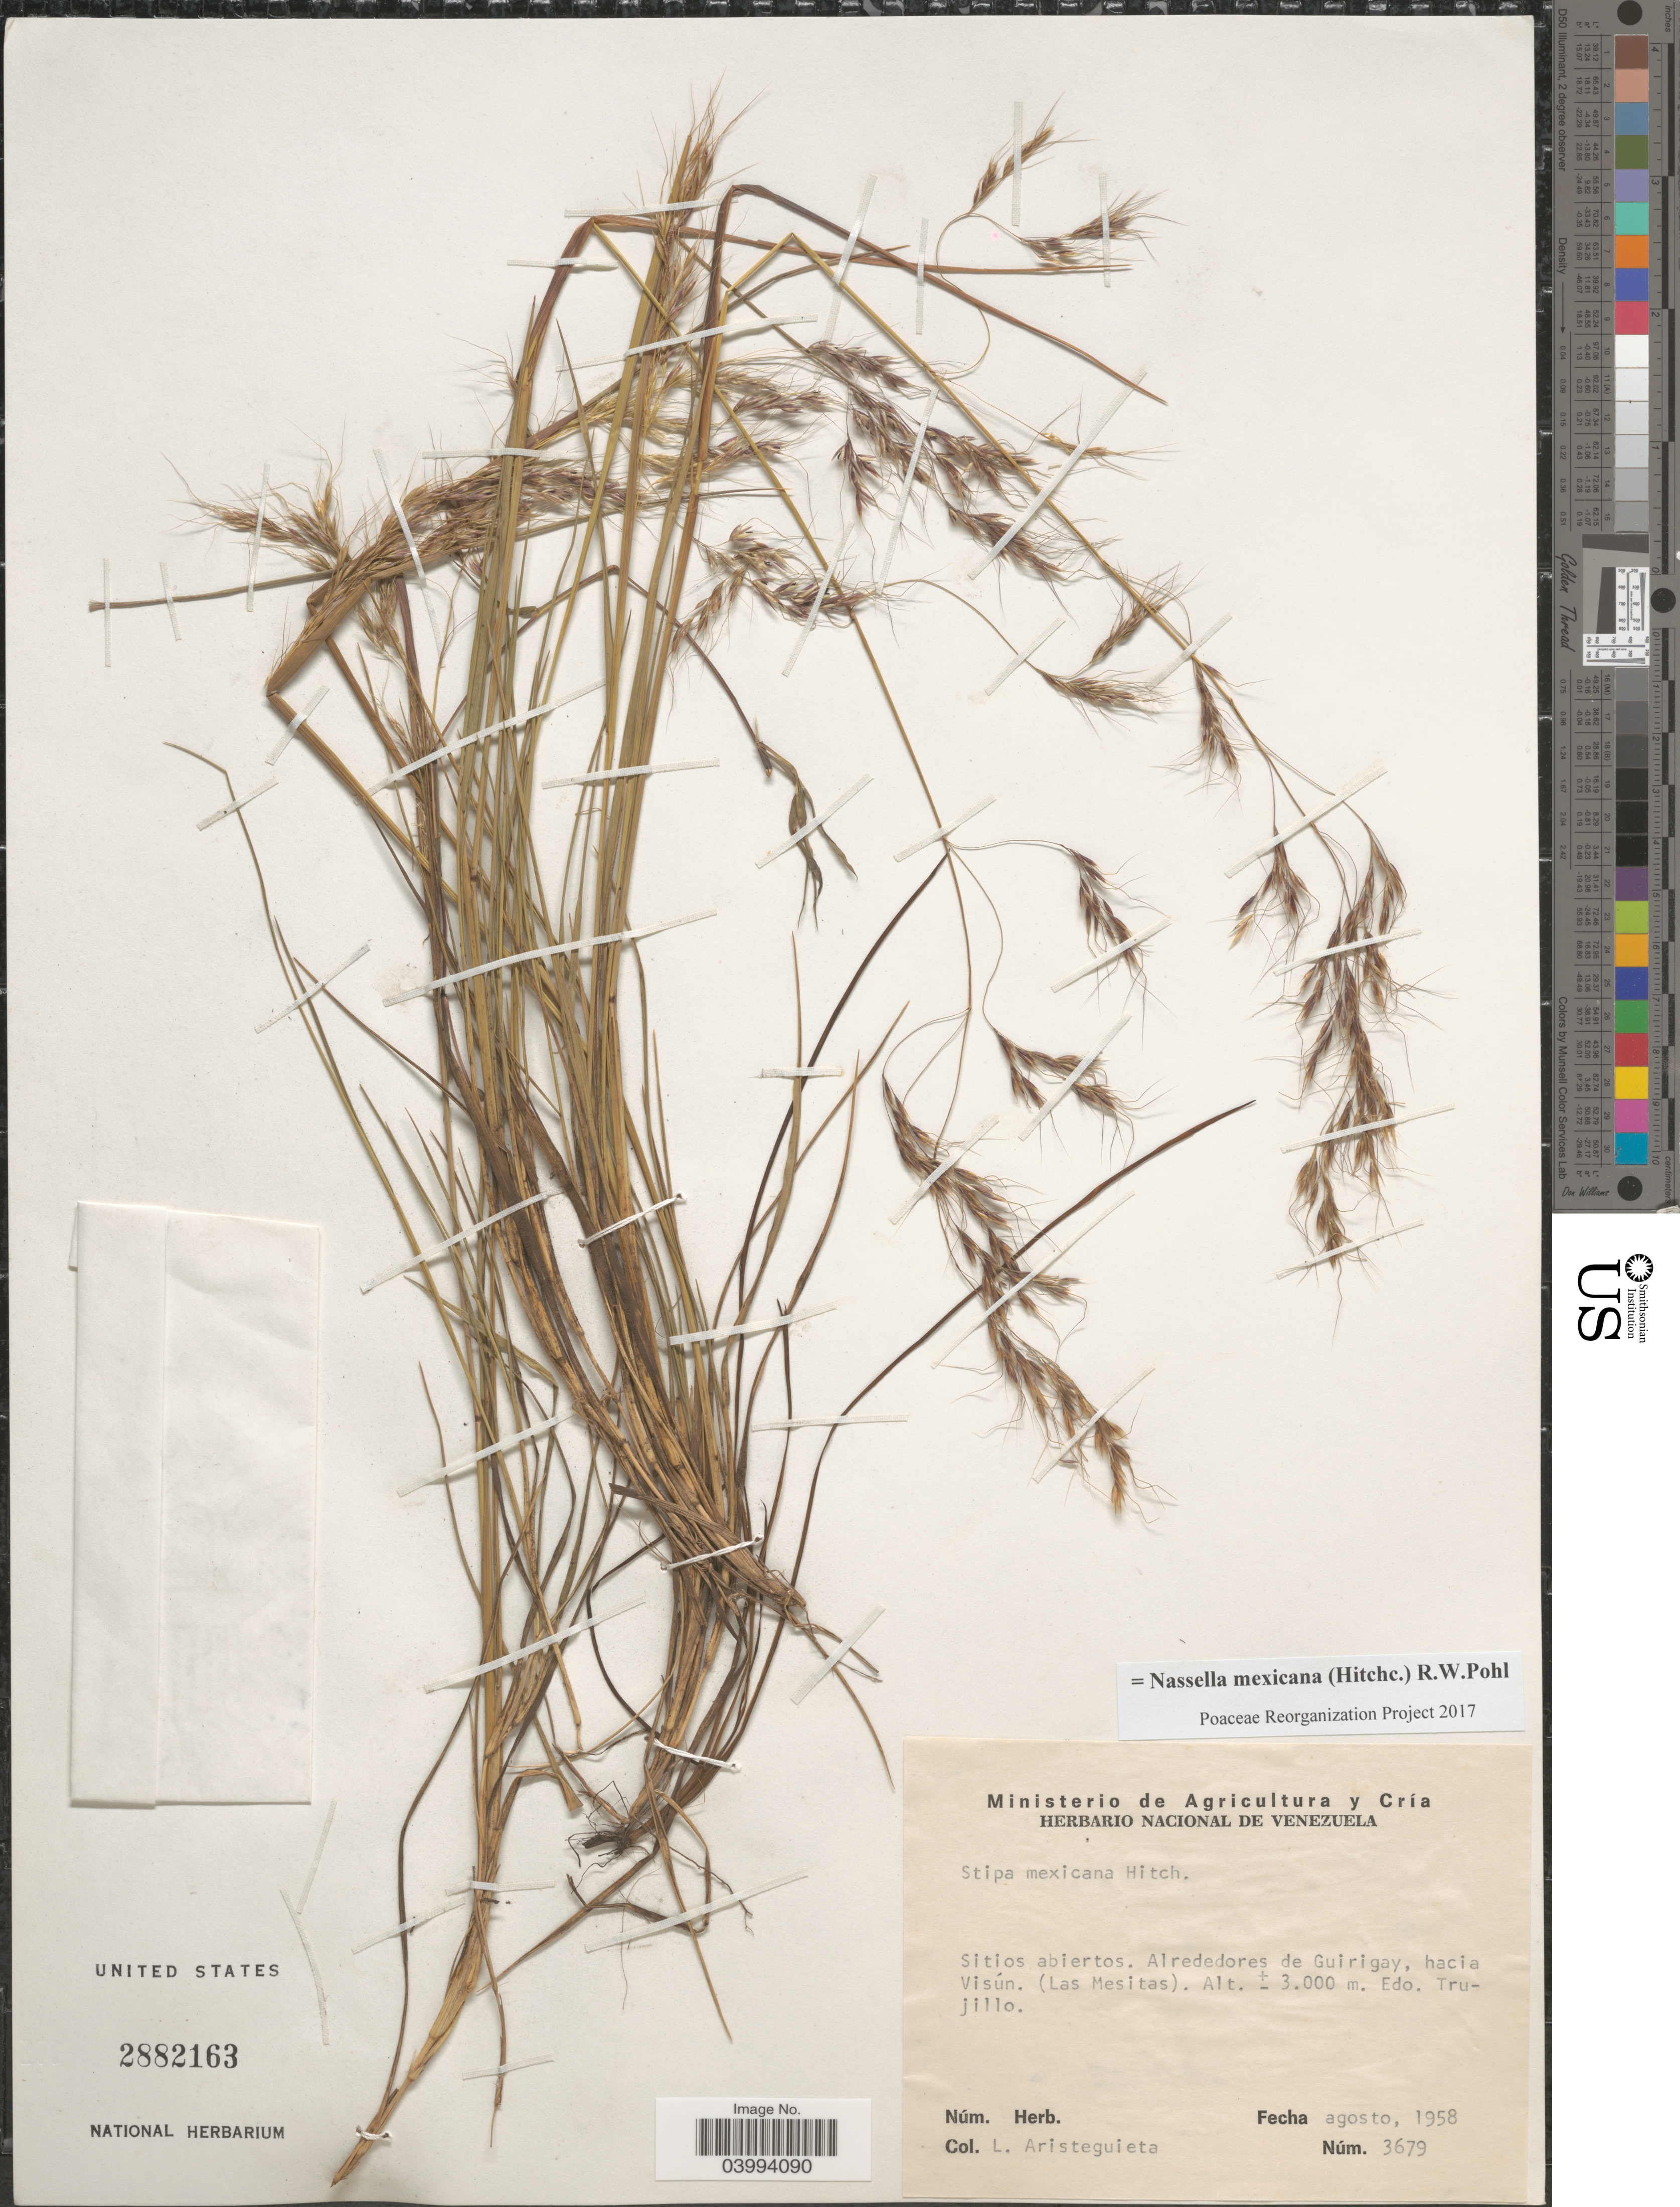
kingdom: Plantae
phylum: Tracheophyta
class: Liliopsida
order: Poales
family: Poaceae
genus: Nassella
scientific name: Nassella mexicana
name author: (Hitchc.) R.W. Pohl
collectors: L. Aristeguieta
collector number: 3679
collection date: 1958-08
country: Venezuela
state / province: Trujillo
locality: Sitios abiertos. Alrededores de Guirigay, hacia Visún. (Las Mesitas).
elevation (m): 3000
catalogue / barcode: US 2882163